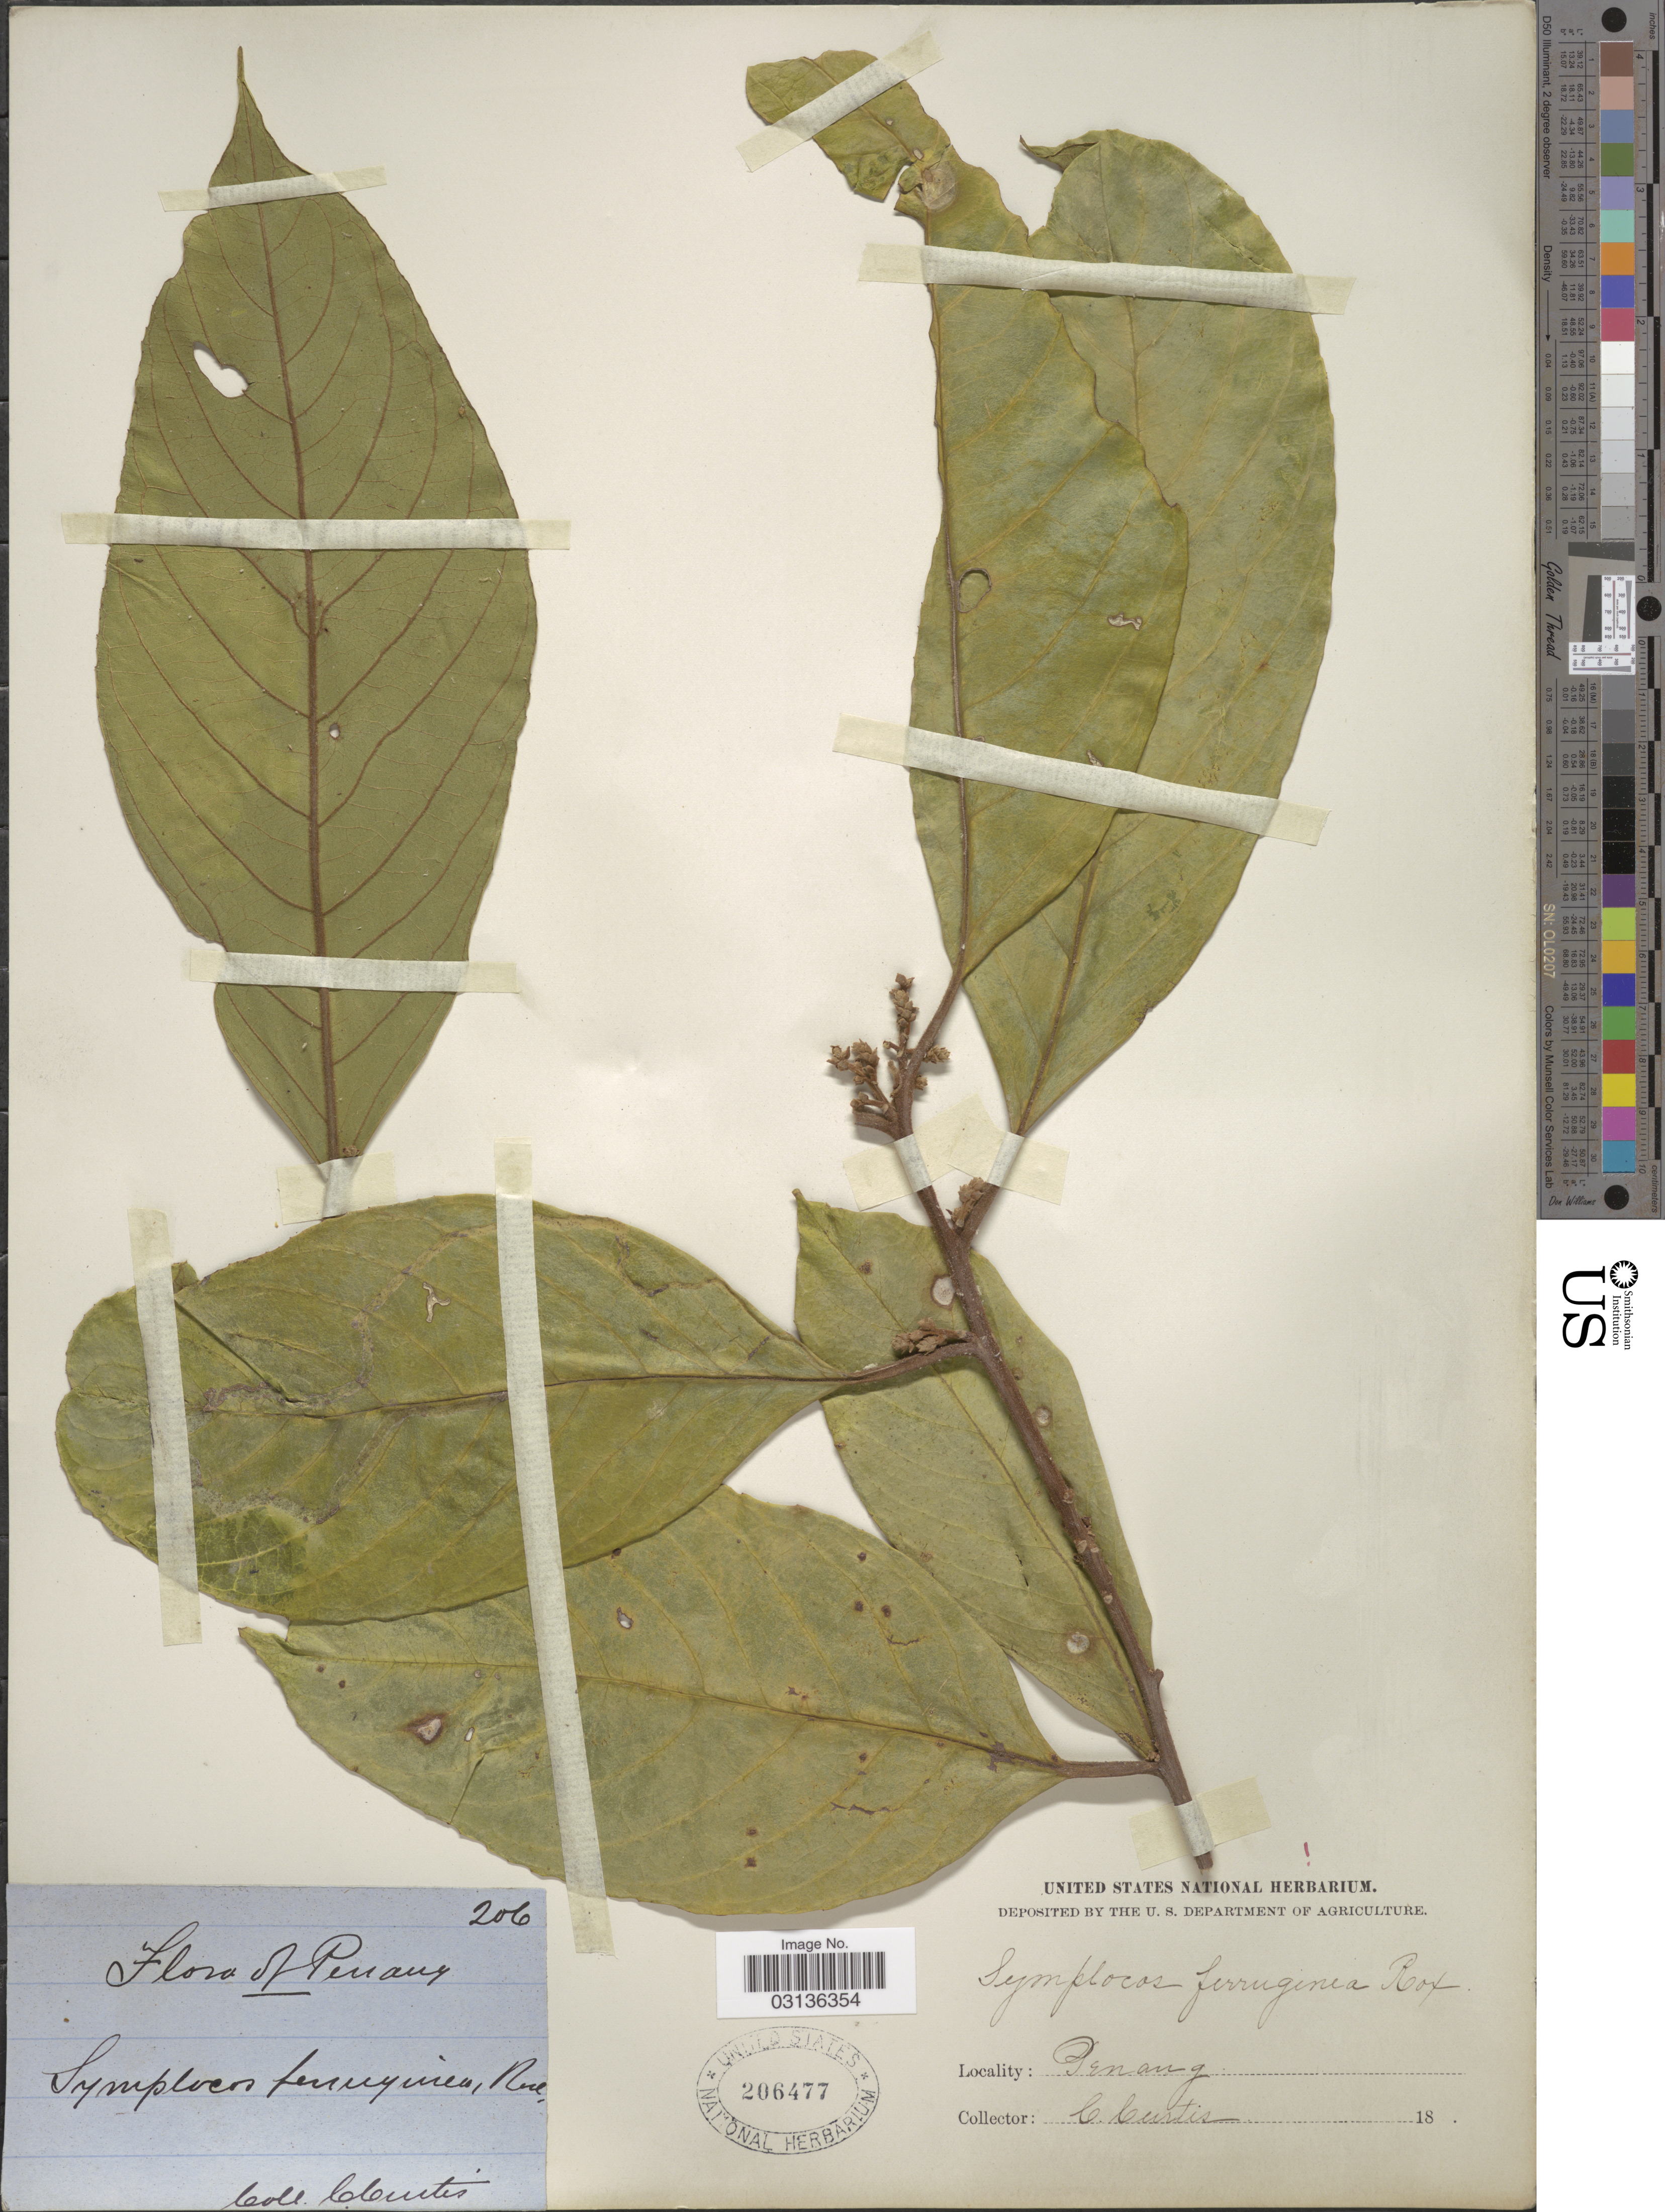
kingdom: Plantae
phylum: Tracheophyta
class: Magnoliopsida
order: Ericales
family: Symplocaceae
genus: Symplocos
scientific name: Symplocos cochinchinensis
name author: (Lour.) S. Moore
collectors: C. Curtis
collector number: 206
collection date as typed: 18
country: Malaysia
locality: Penang.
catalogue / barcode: US 206477